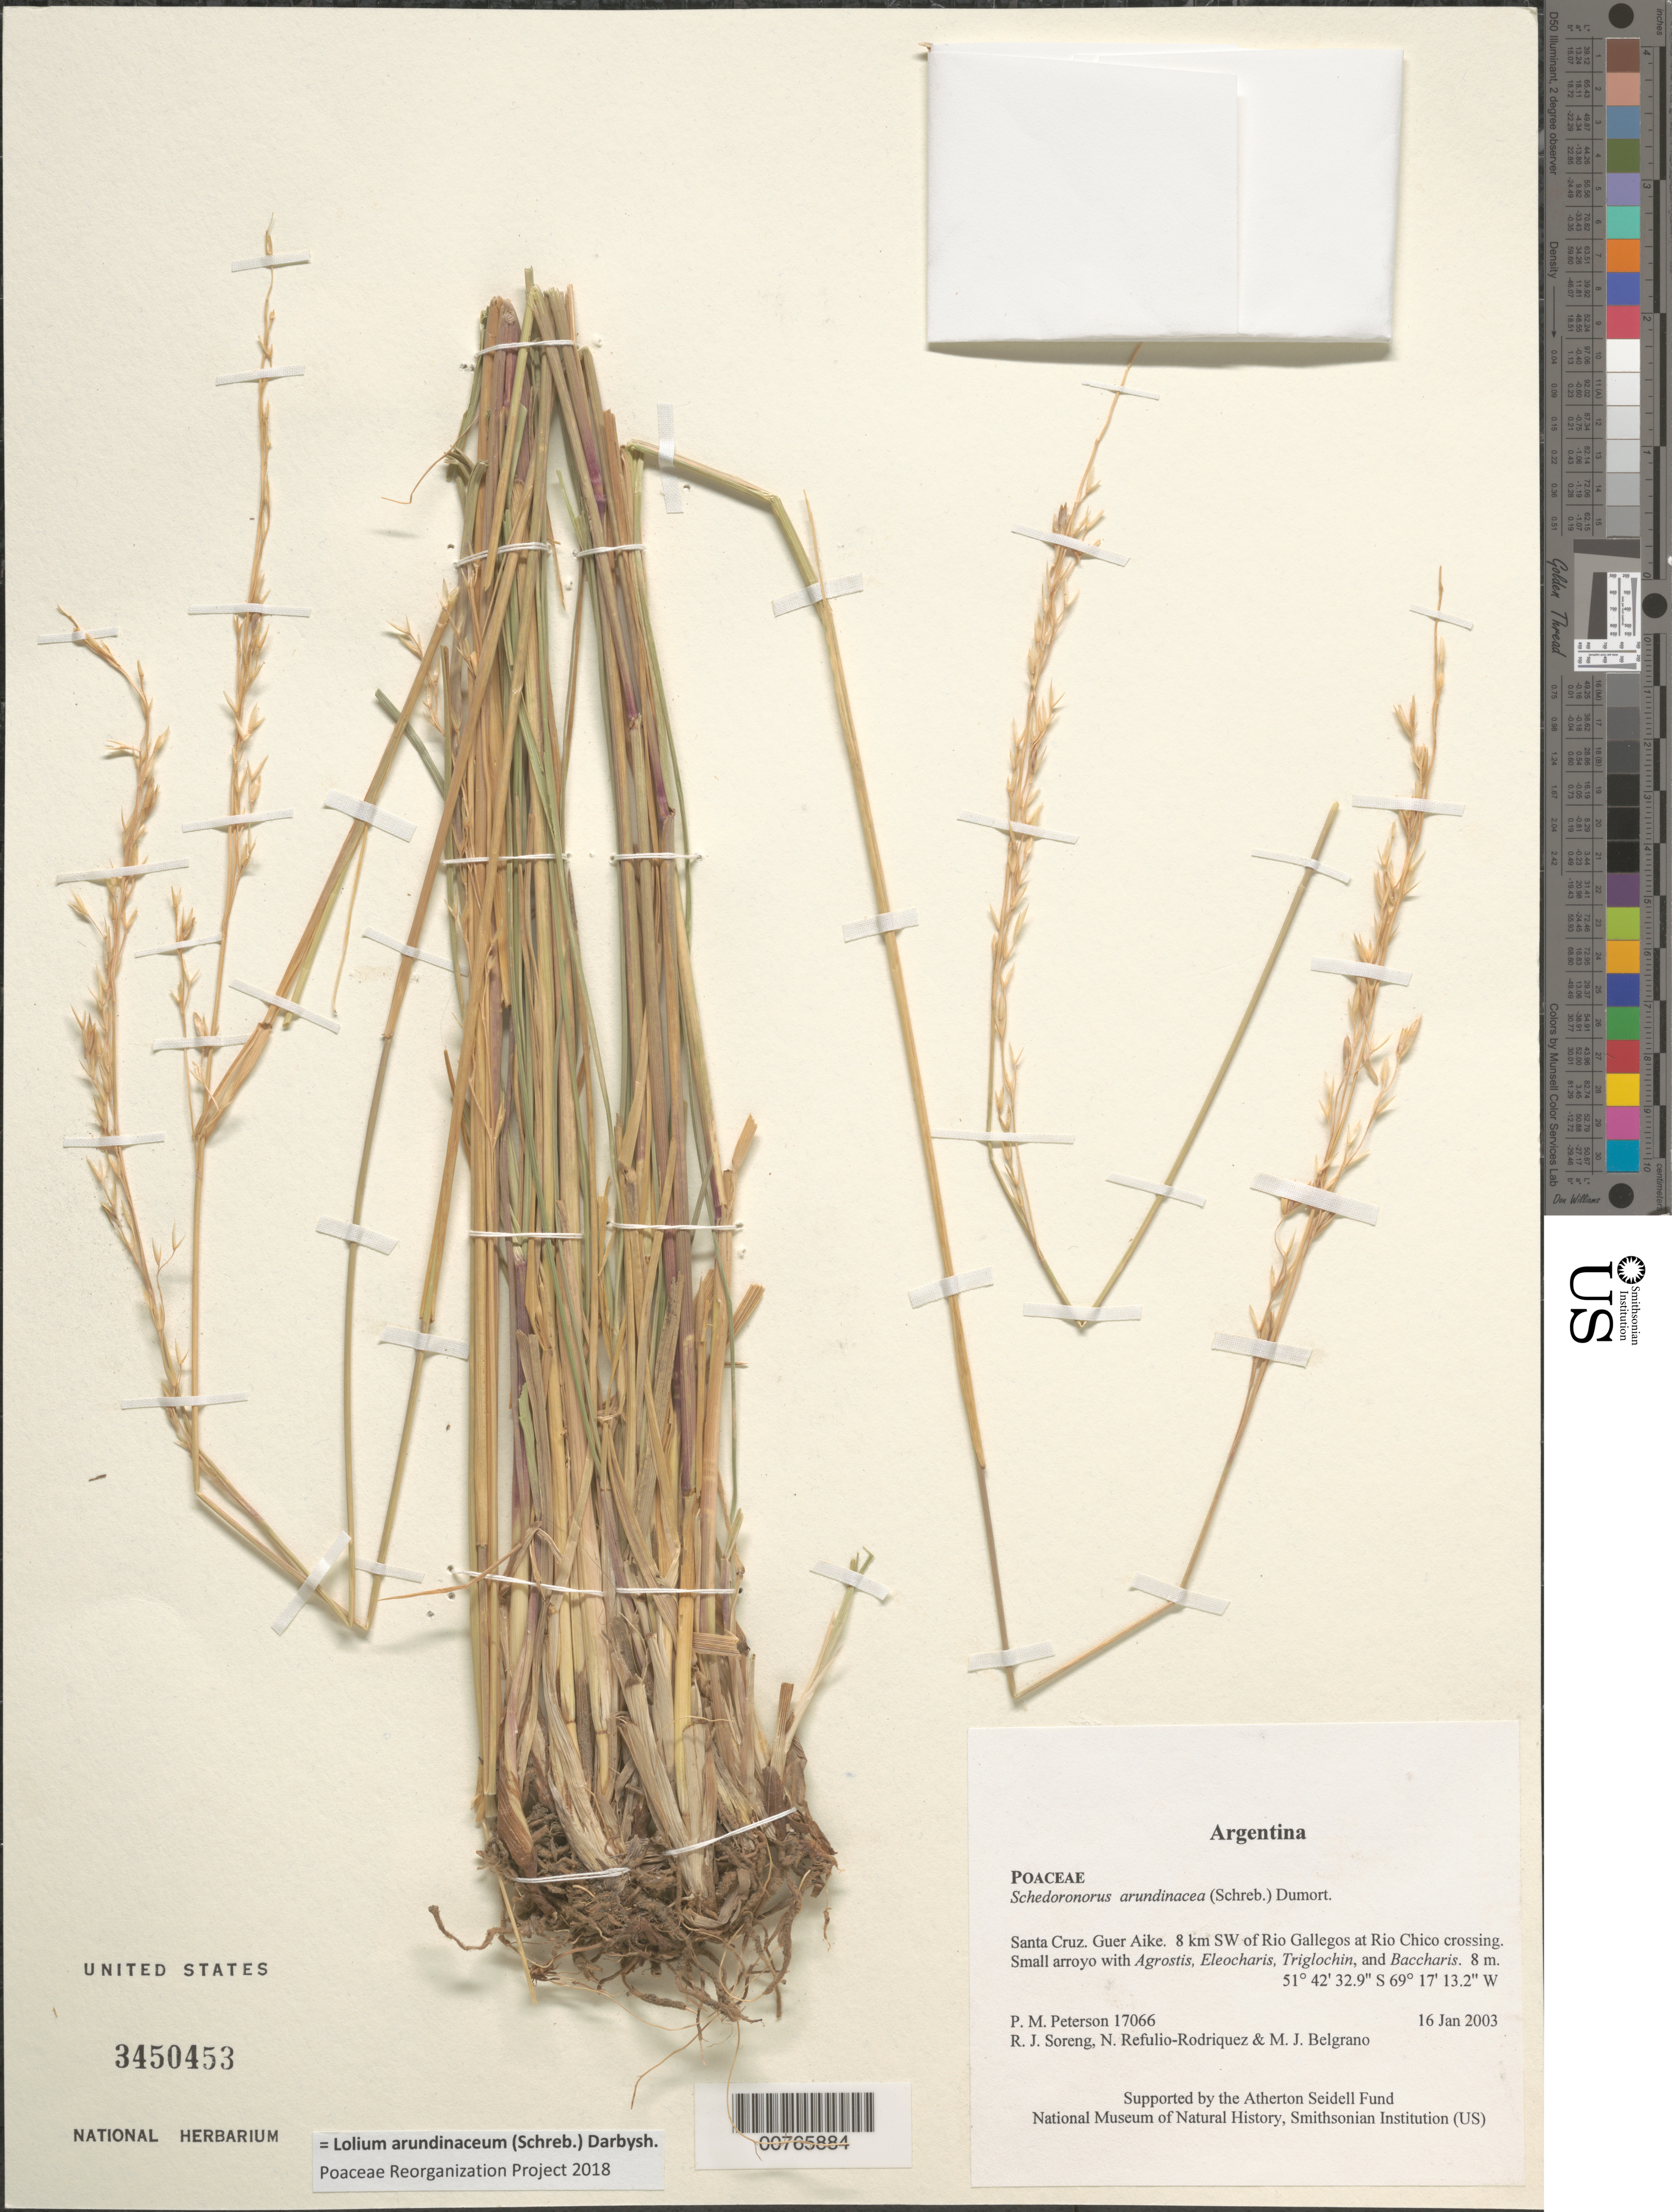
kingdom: Plantae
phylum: Tracheophyta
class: Liliopsida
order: Poales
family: Poaceae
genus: Lolium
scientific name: Lolium arundinaceum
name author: (Schreb.) Darbysh.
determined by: Poaceae Reorganization Project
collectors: P. M. Peterson, R. J. Soreng, N. Refulio-Rodríguez & M. Belgrano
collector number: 17066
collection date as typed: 16 Jan 2003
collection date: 2003-01-16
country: Argentina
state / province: Santa Cruz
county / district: Guer Aike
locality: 8 km SW of Rio Gallegos at Rio Chico crossing. Small arroyo with Agrostis, Eleocharis, Triglochin, and Baccharis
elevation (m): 8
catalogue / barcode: US 3450453